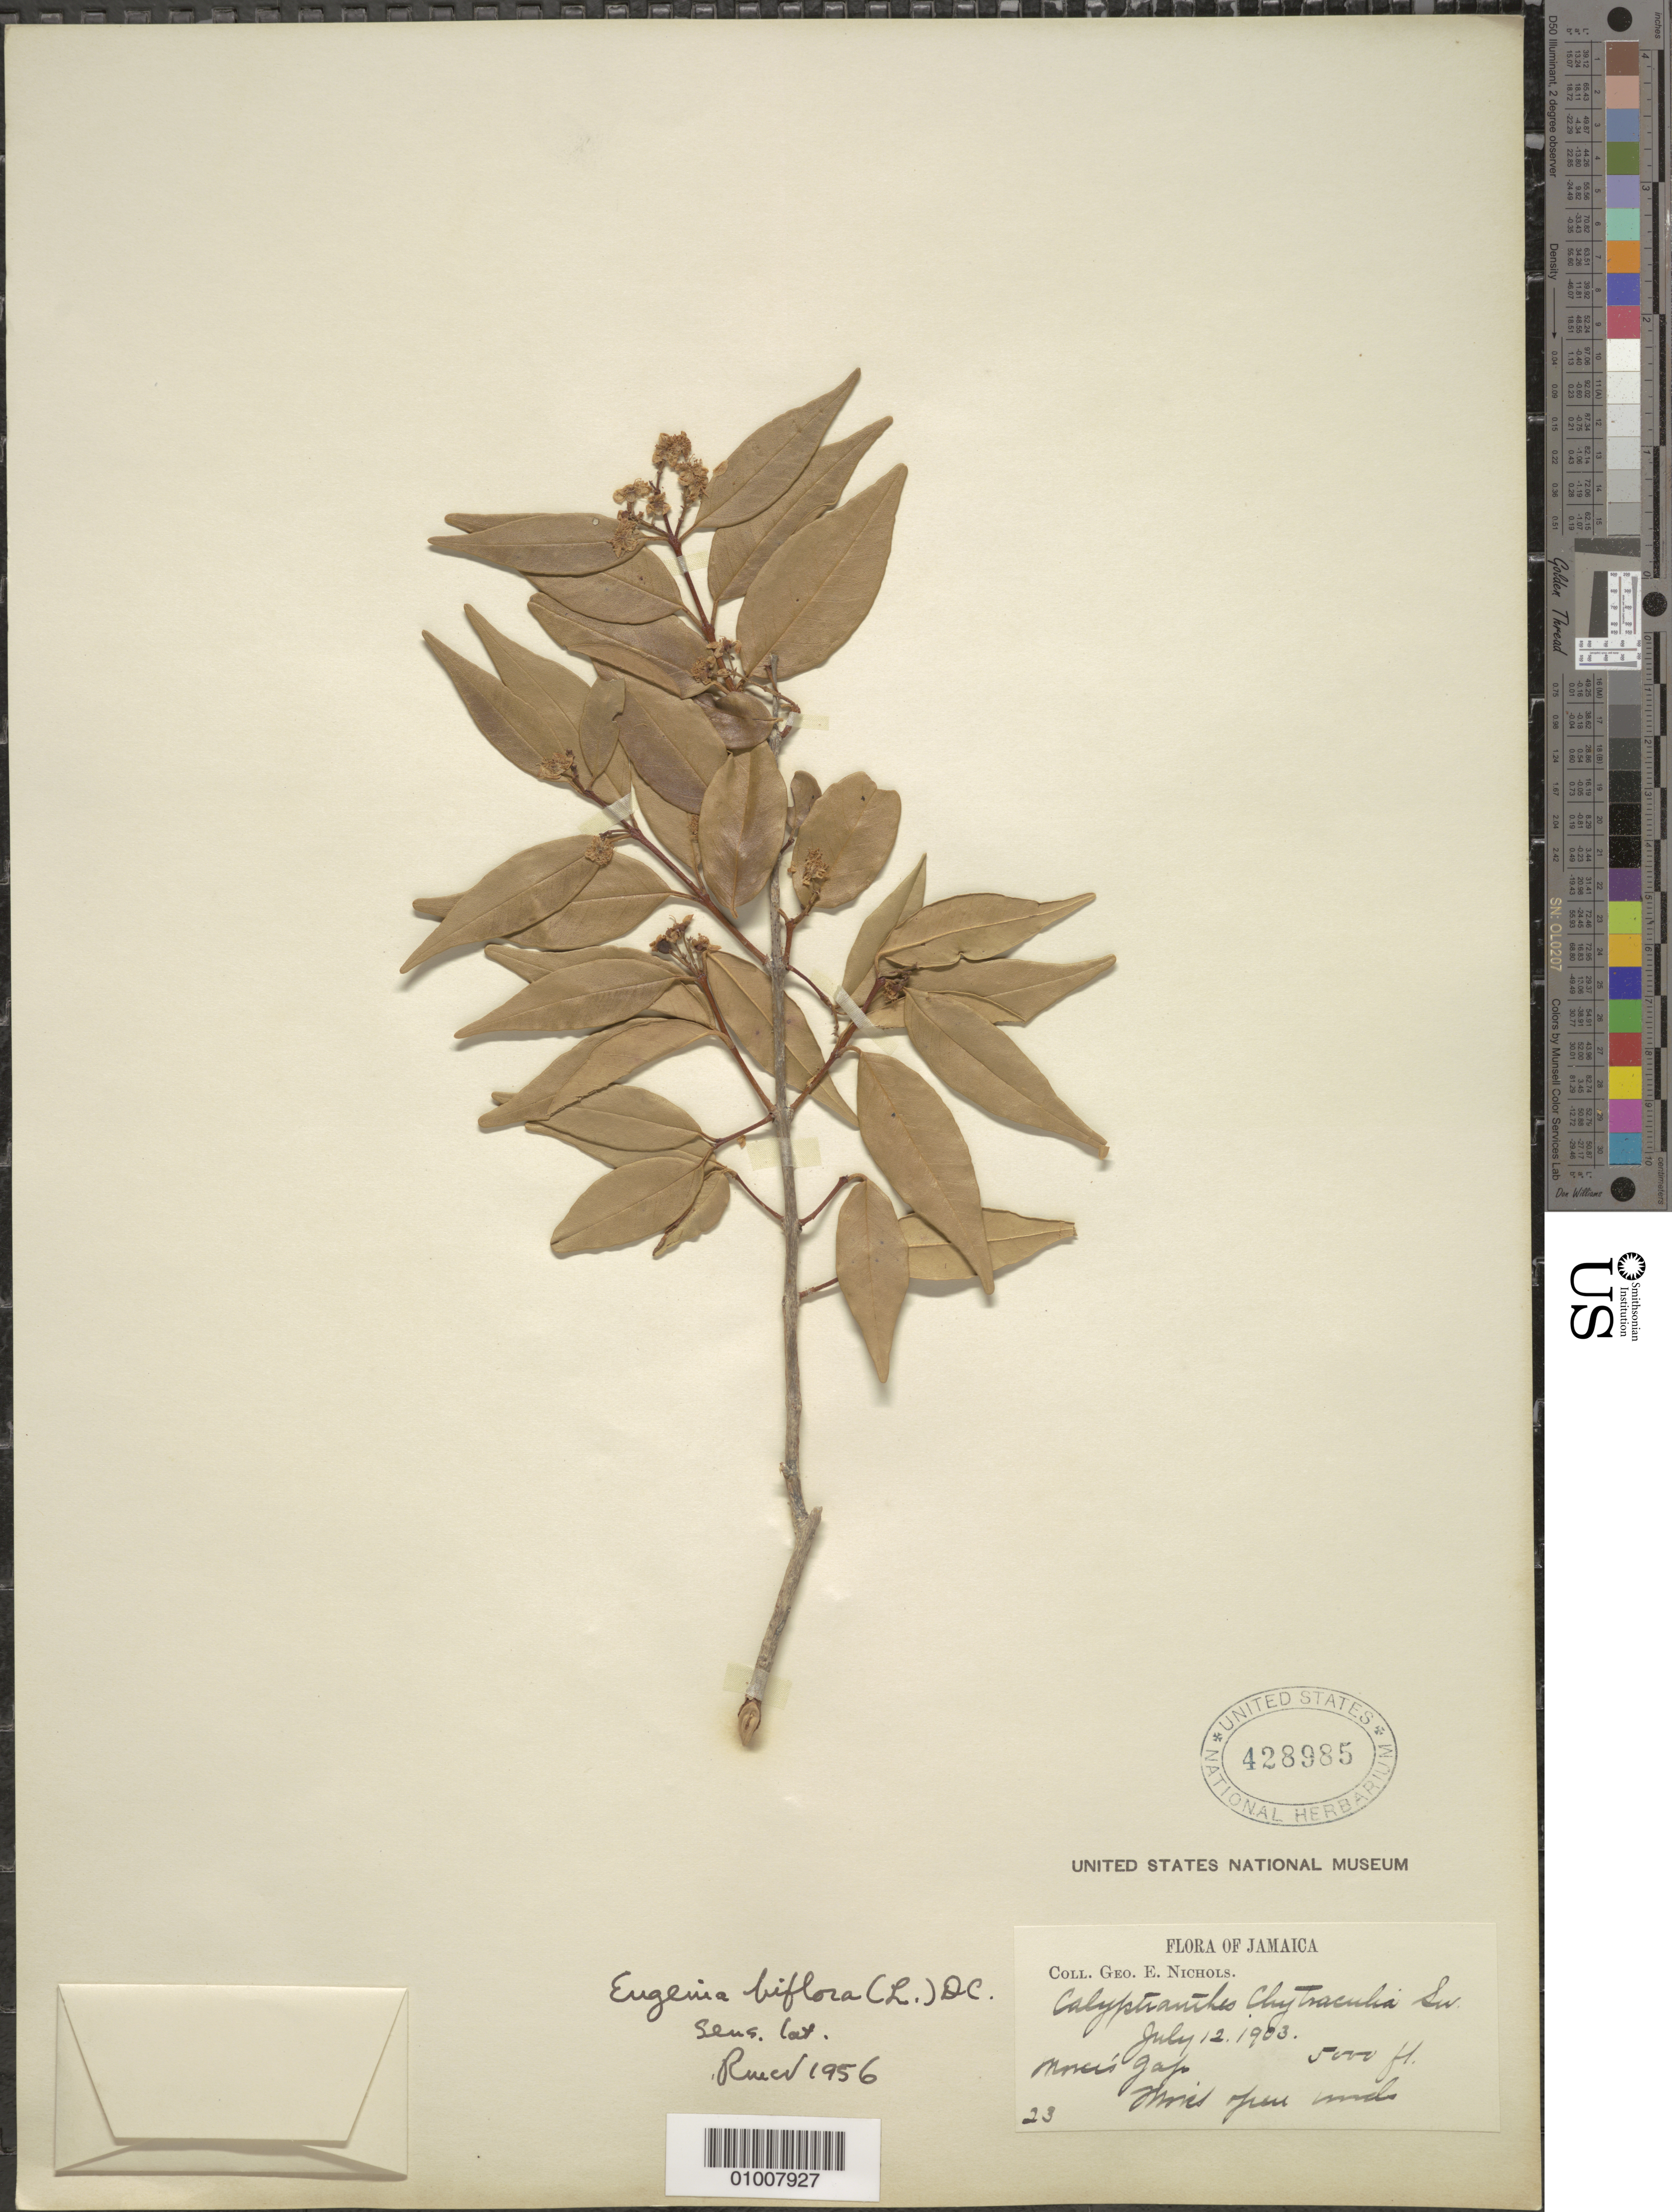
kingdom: Plantae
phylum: Tracheophyta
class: Magnoliopsida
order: Myrtales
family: Myrtaceae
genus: Eugenia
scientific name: Eugenia biflora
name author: (L.) DC.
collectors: G. E. Nichols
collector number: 23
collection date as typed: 12 Jul 1903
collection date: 1903-07-12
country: Jamaica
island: Jamaica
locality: Morus' Gap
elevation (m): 1524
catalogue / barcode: US 428985